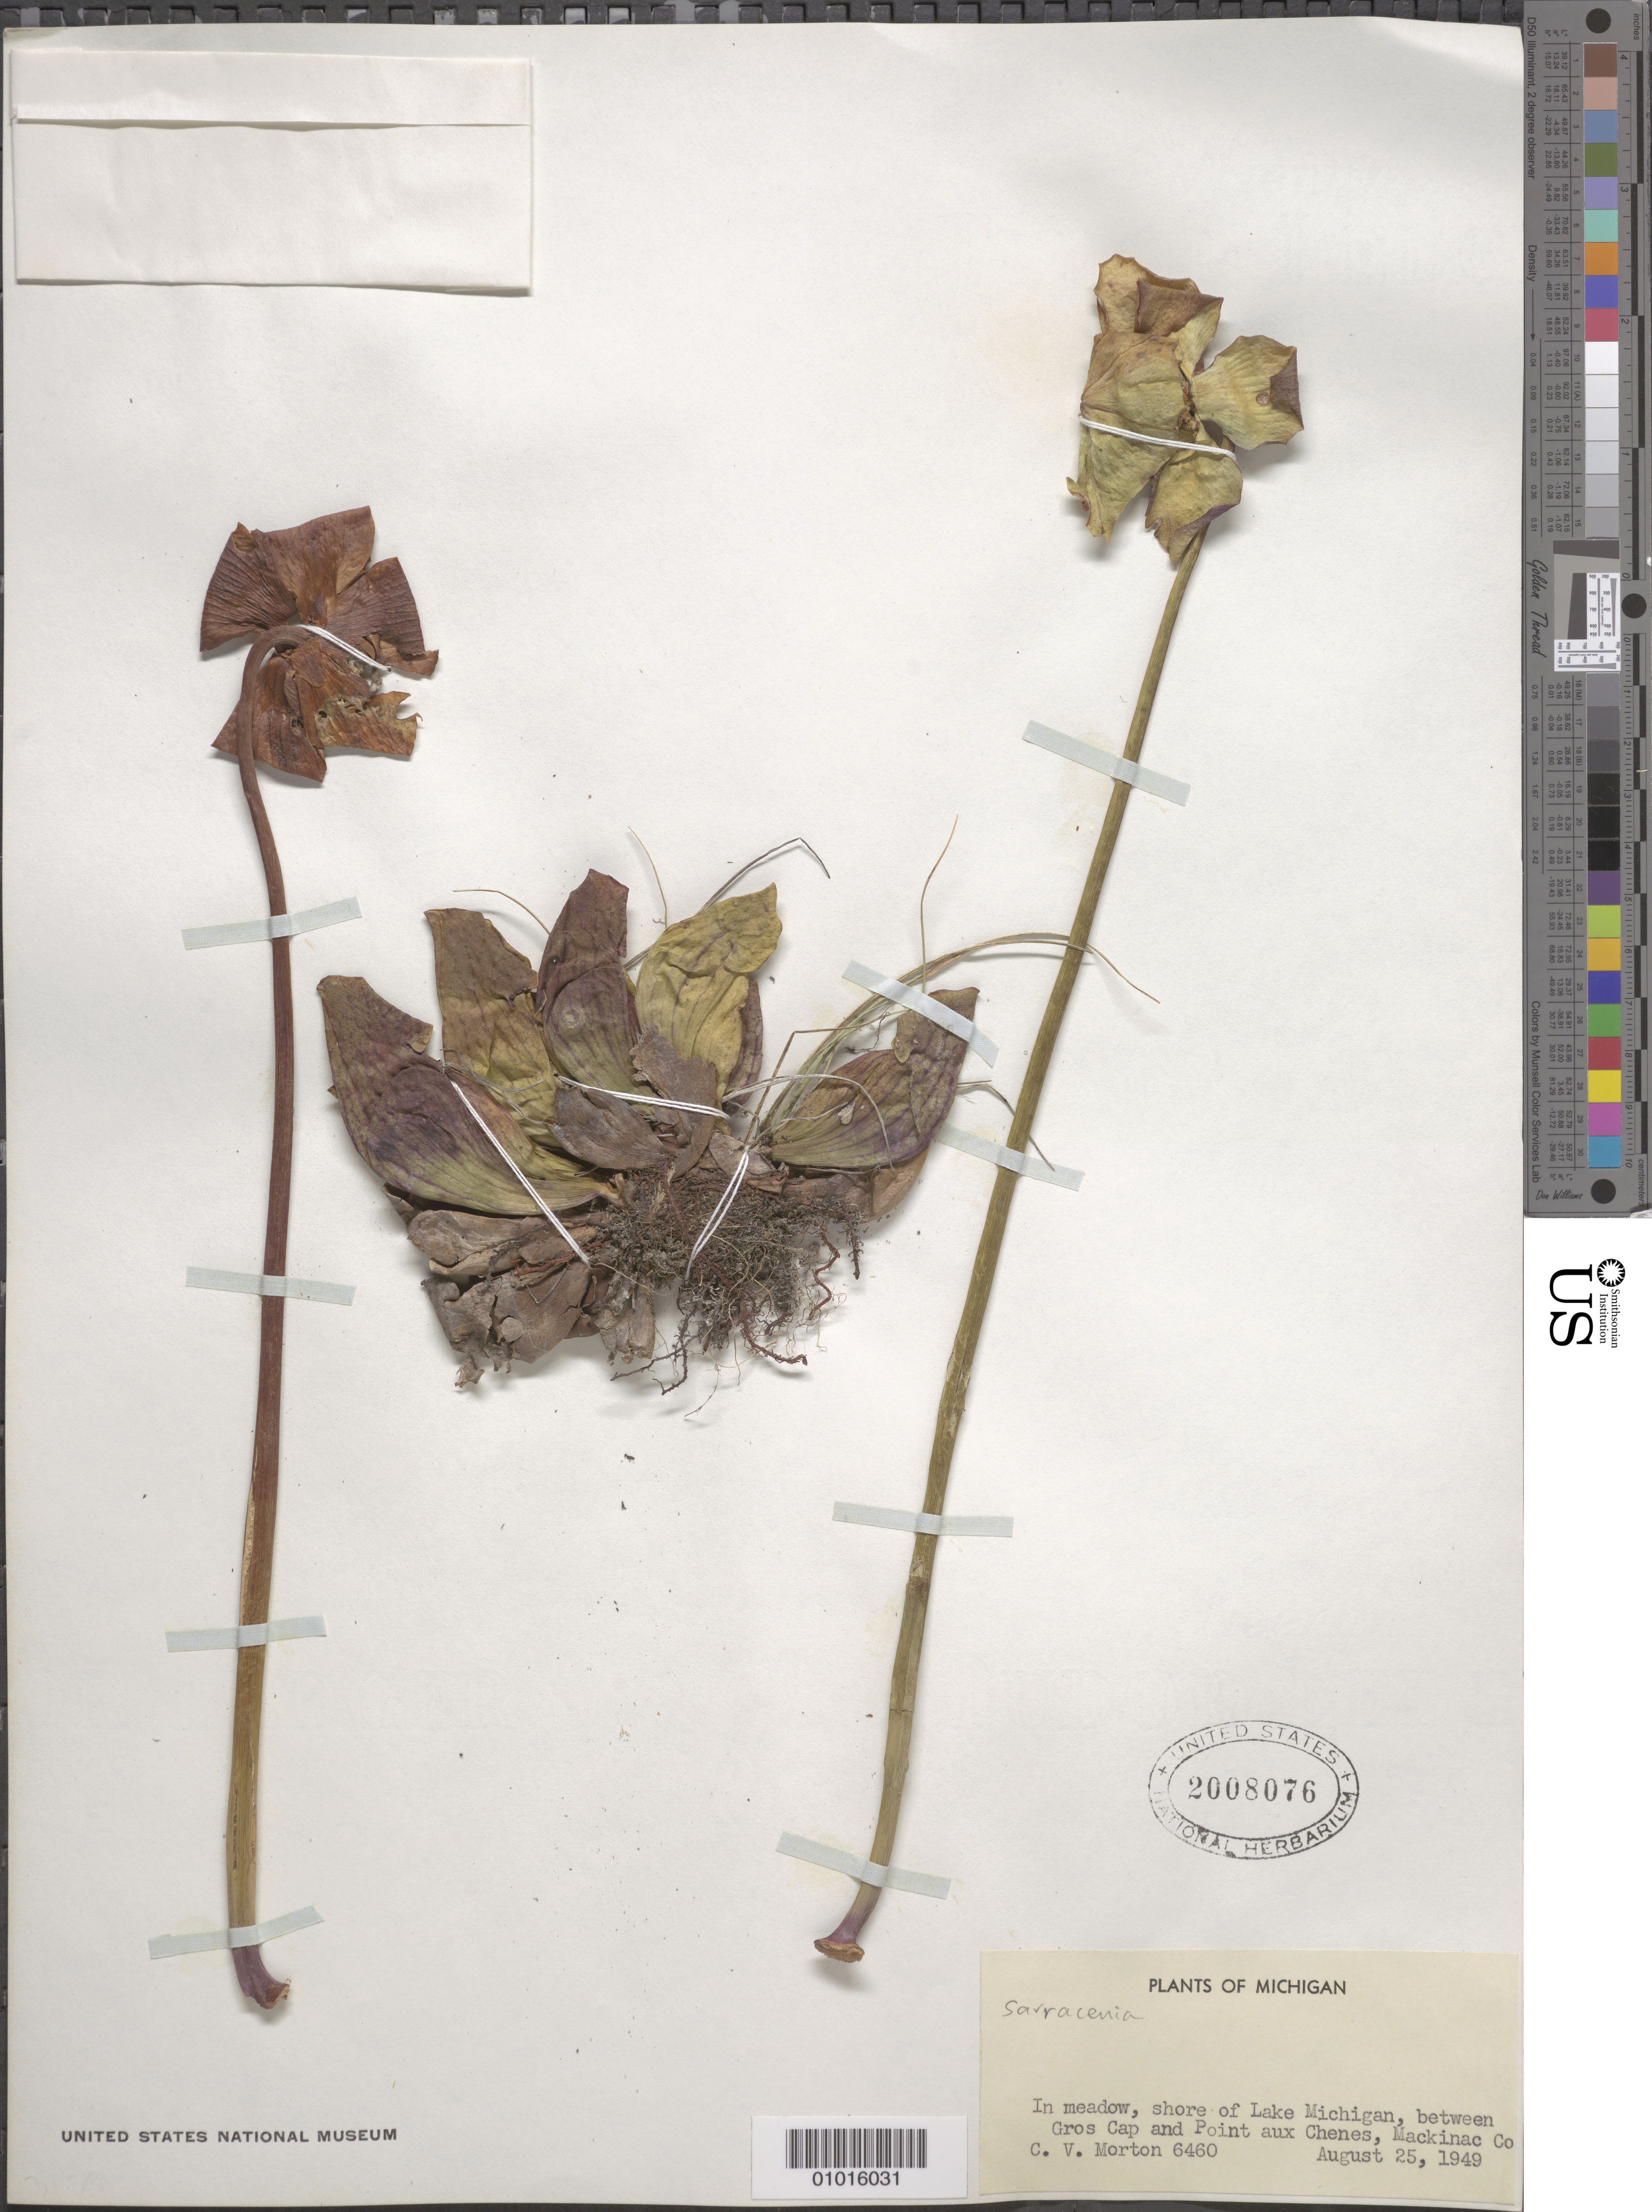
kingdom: Plantae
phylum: Tracheophyta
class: Magnoliopsida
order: Ericales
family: Sarraceniaceae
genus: Sarracenia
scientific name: Sarracenia purpurea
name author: L.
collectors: C. V. Morton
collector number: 6460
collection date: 1949-08-25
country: United States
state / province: Michigan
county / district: Mackinac County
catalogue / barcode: US 2008076